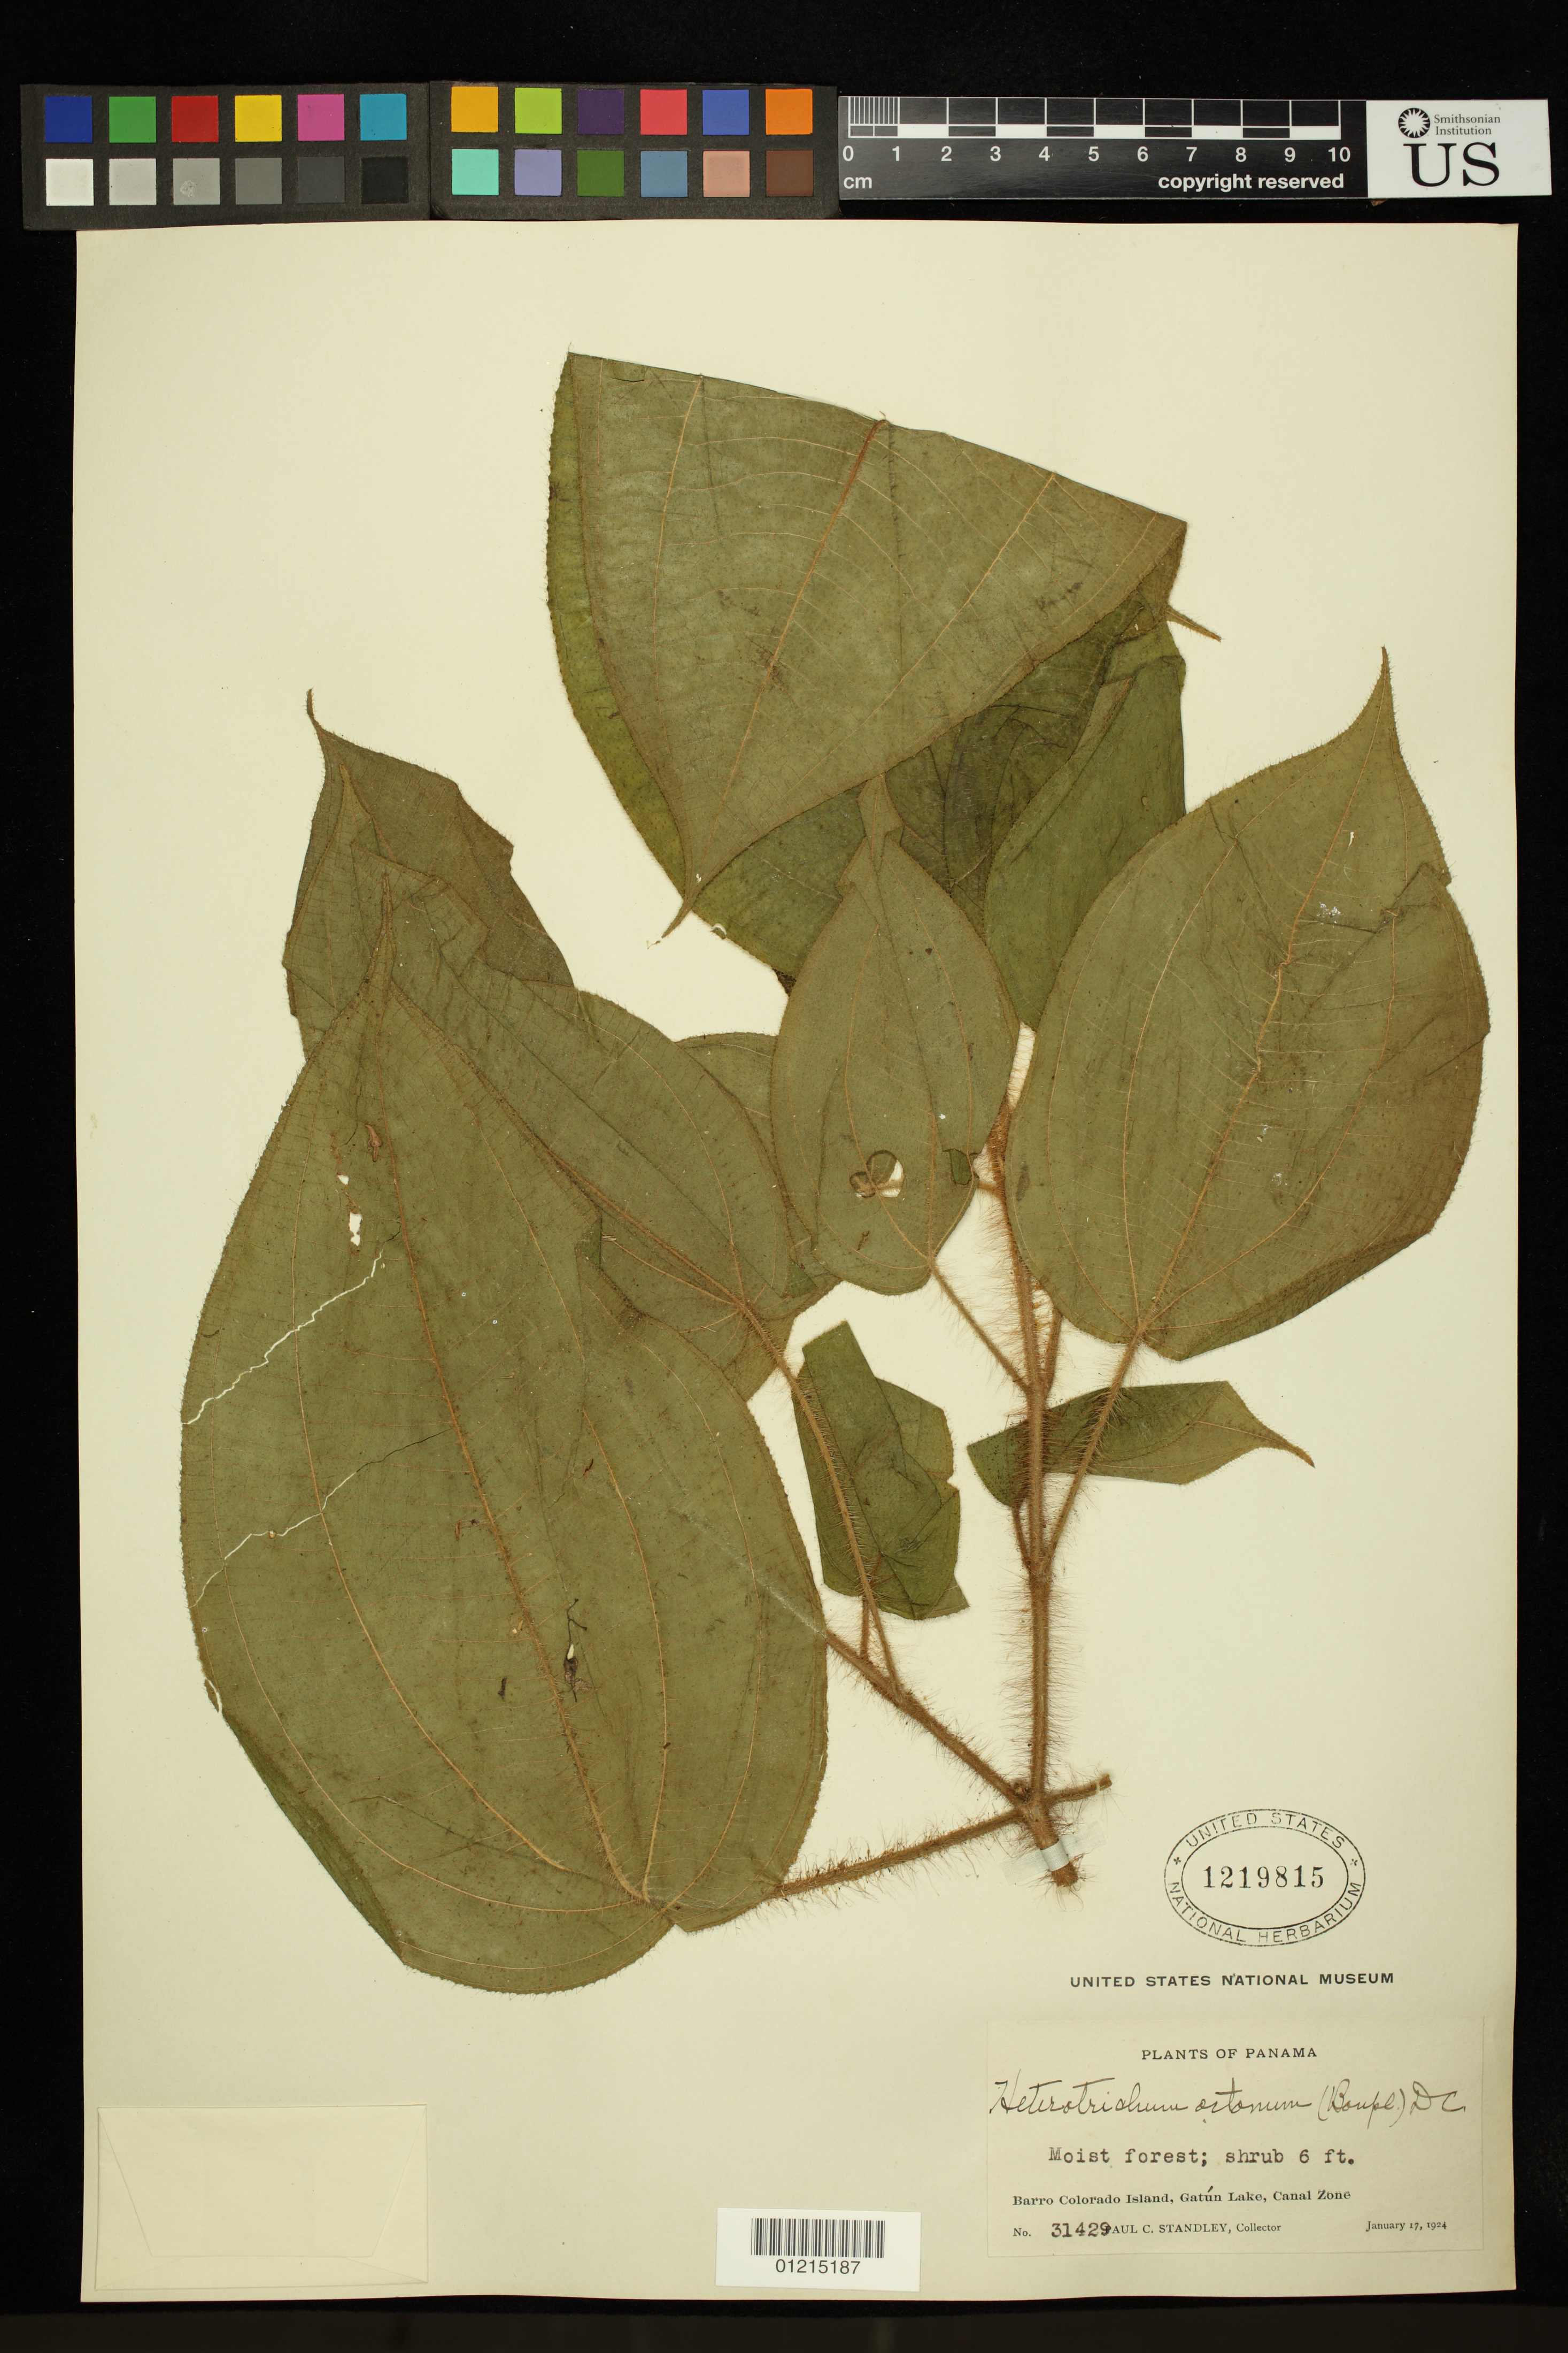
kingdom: Plantae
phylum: Tracheophyta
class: Magnoliopsida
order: Myrtales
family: Melastomataceae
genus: Heterotrichum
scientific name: Heterotrichum octonum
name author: (Bonpl.) DC.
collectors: P. C. Standley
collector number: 31429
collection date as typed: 17 Jan 1924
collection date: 1924-01-17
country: Panama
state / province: Panamá Oeste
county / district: Canal Zone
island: Barro Colorado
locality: Barro Colorado Island, Gatun Lake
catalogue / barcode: US 1219815